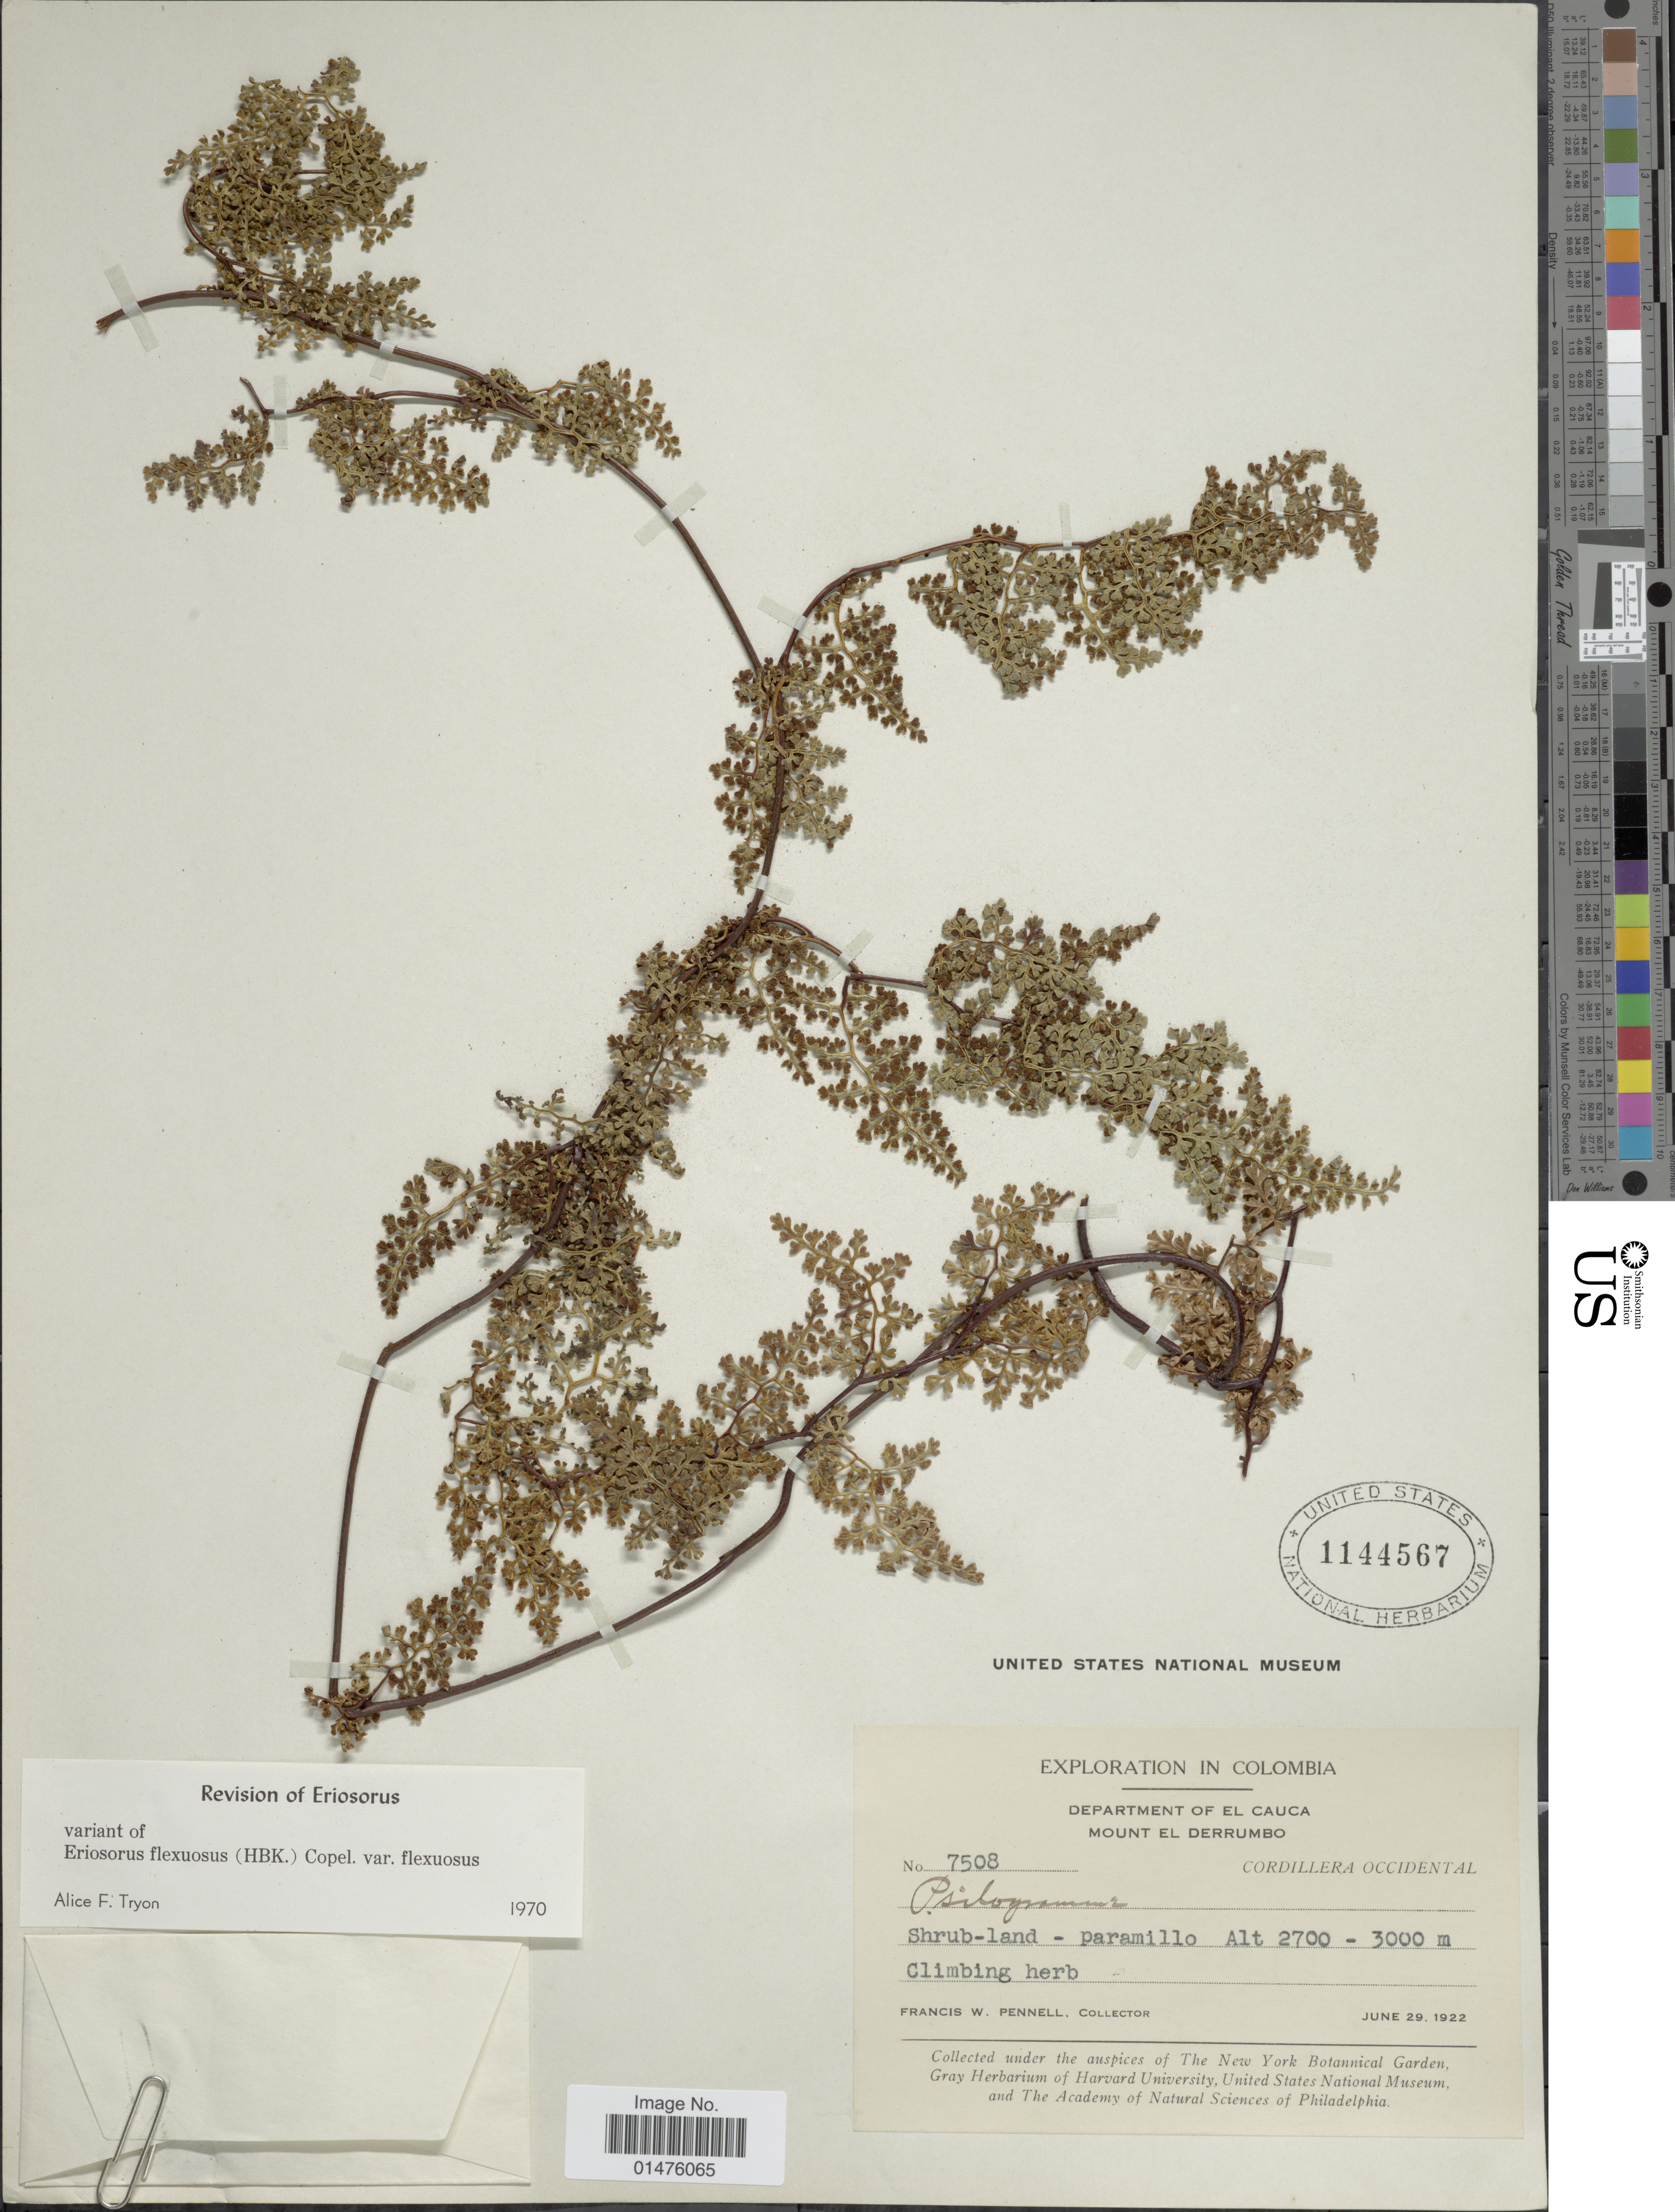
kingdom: Plantae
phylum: Tracheophyta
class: Polypodiopsida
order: Polypodiales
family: Pteridaceae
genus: Jamesonia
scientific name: Jamesonia flexuosa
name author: (Humb. & Bonpl.) Christenh.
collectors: F. W. Pennell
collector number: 7508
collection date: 1922-06-29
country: Colombia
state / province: Cauca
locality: Department of El Cauca, Mount El Derrumbo, Cordillera Occidental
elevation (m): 2700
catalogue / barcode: US 1144567